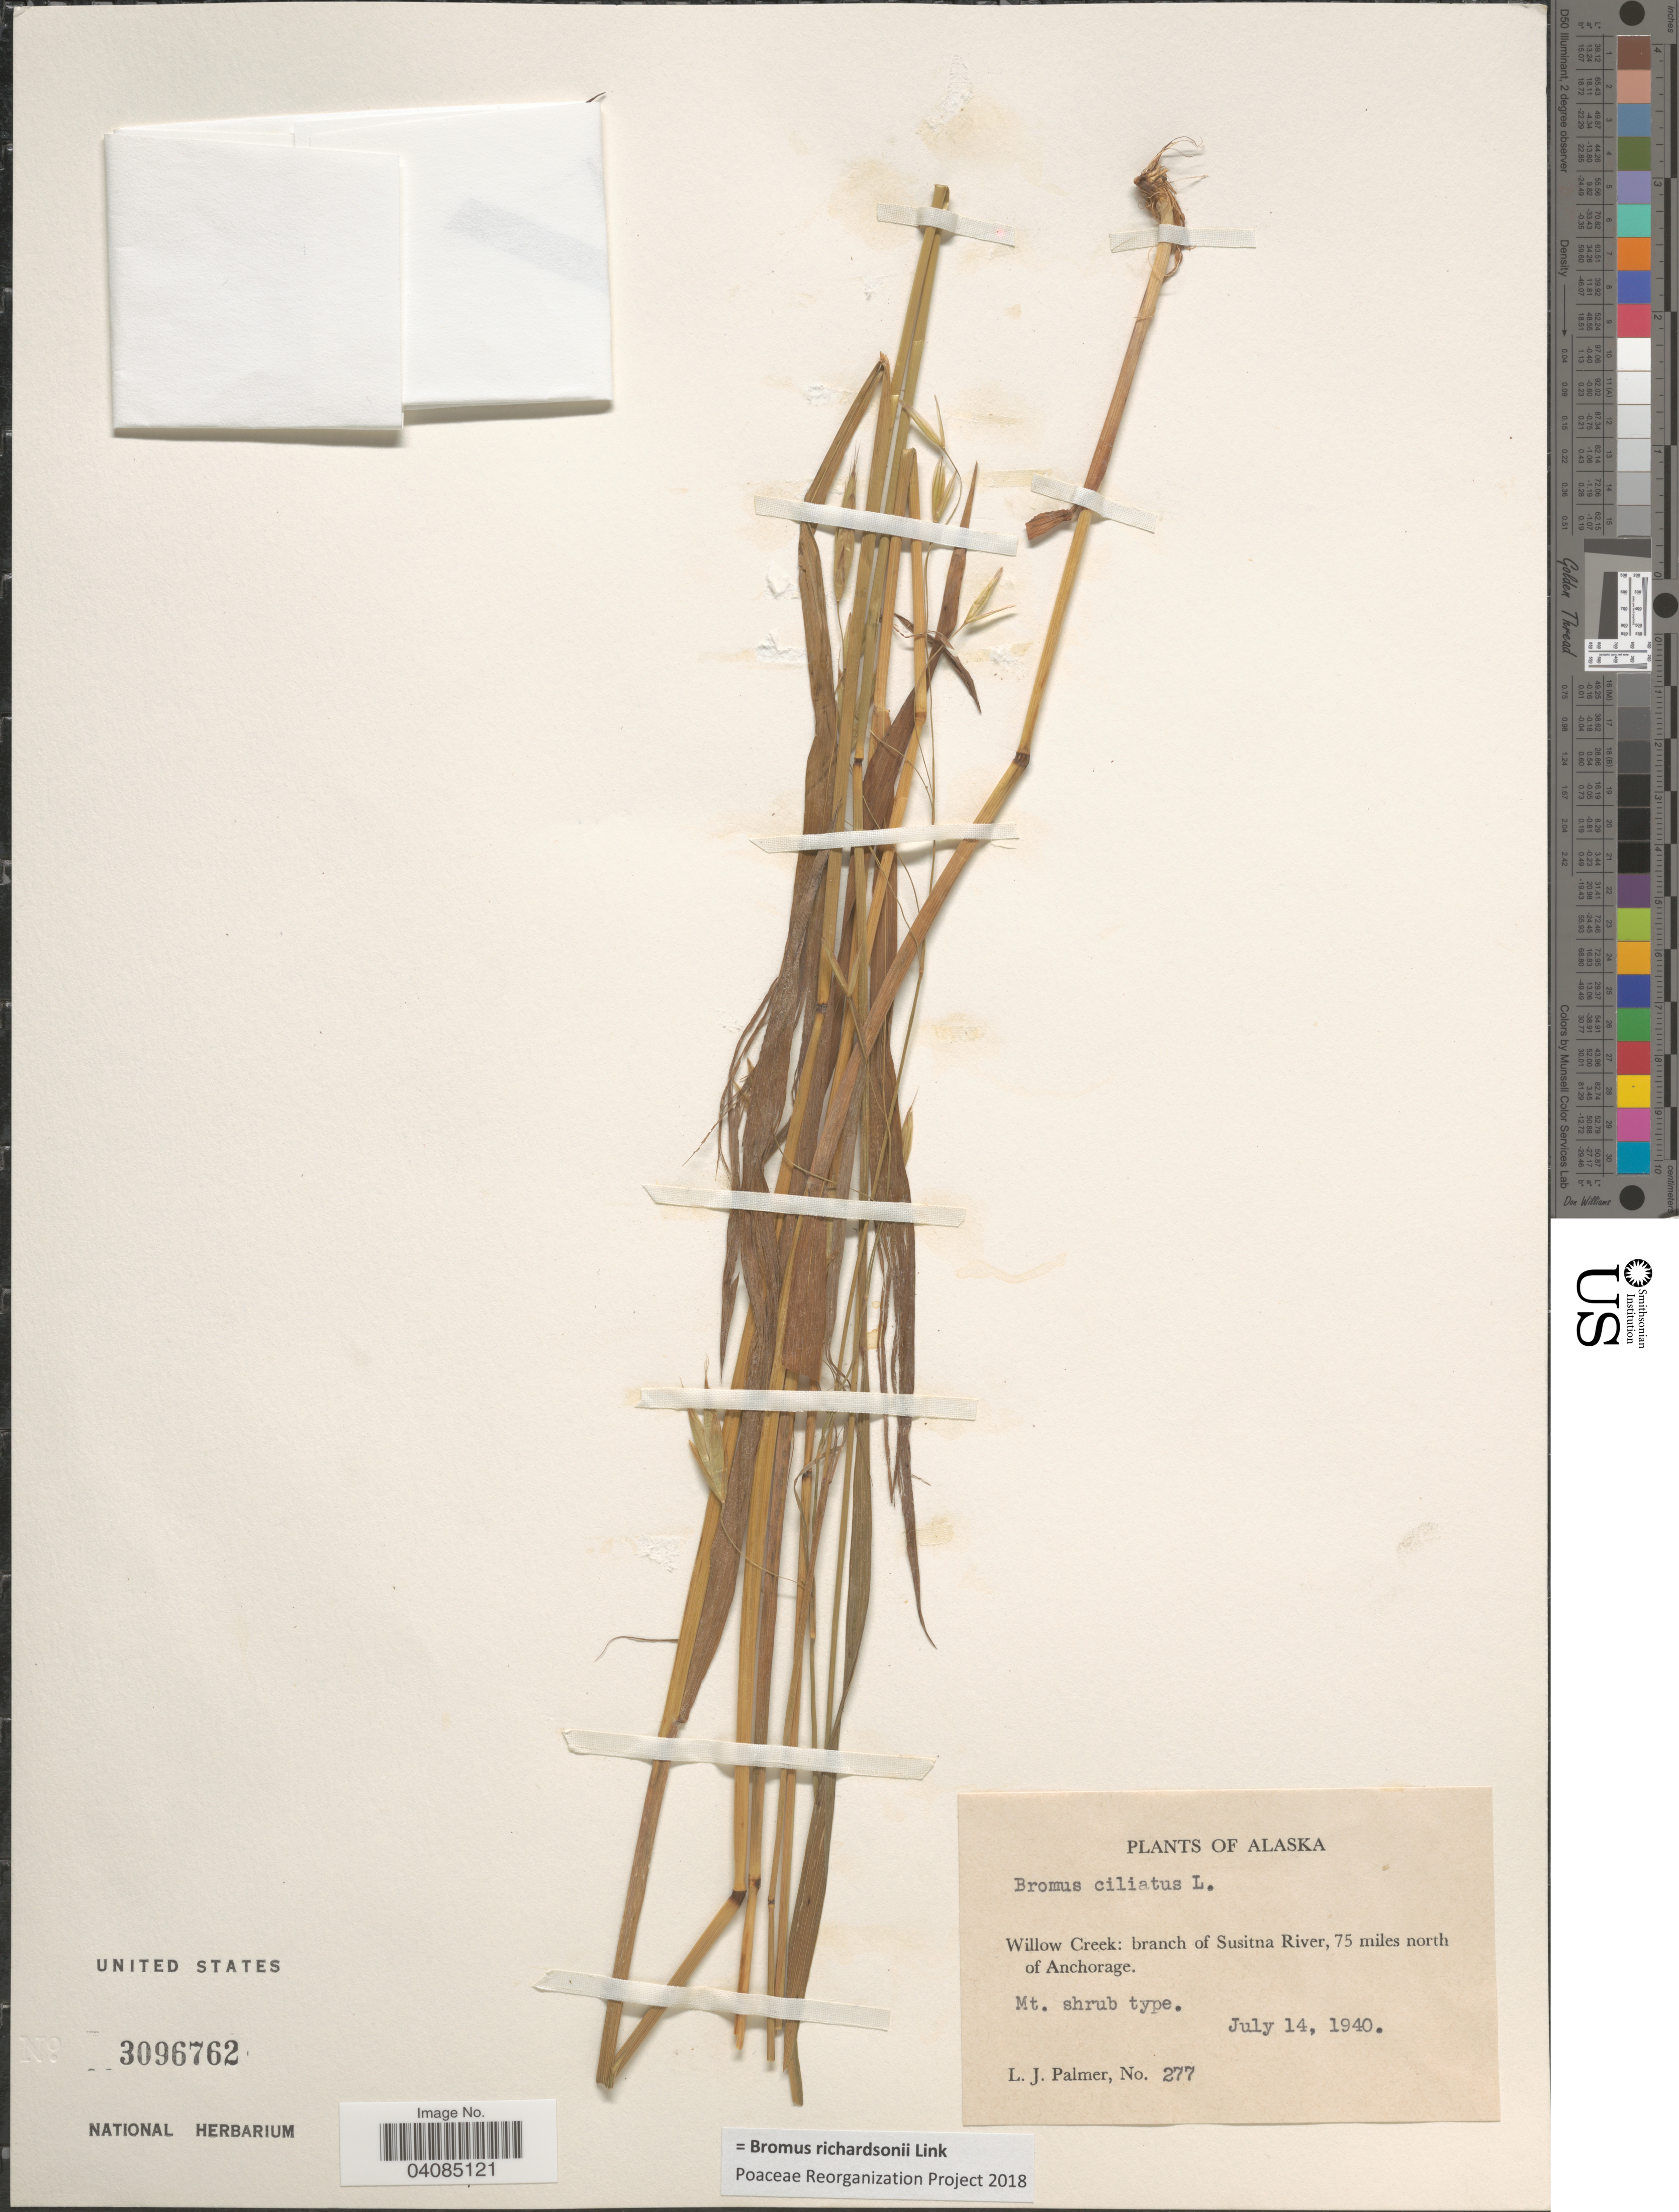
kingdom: Plantae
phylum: Tracheophyta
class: Liliopsida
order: Poales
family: Poaceae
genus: Bromus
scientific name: Bromus richardsonii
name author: Link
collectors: L. J. Palmer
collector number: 277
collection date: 1940-07-14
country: United States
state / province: Alaska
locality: Willow Creek: branch of Susitna River, 75 miles north of Anchorage.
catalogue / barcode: US 3096762